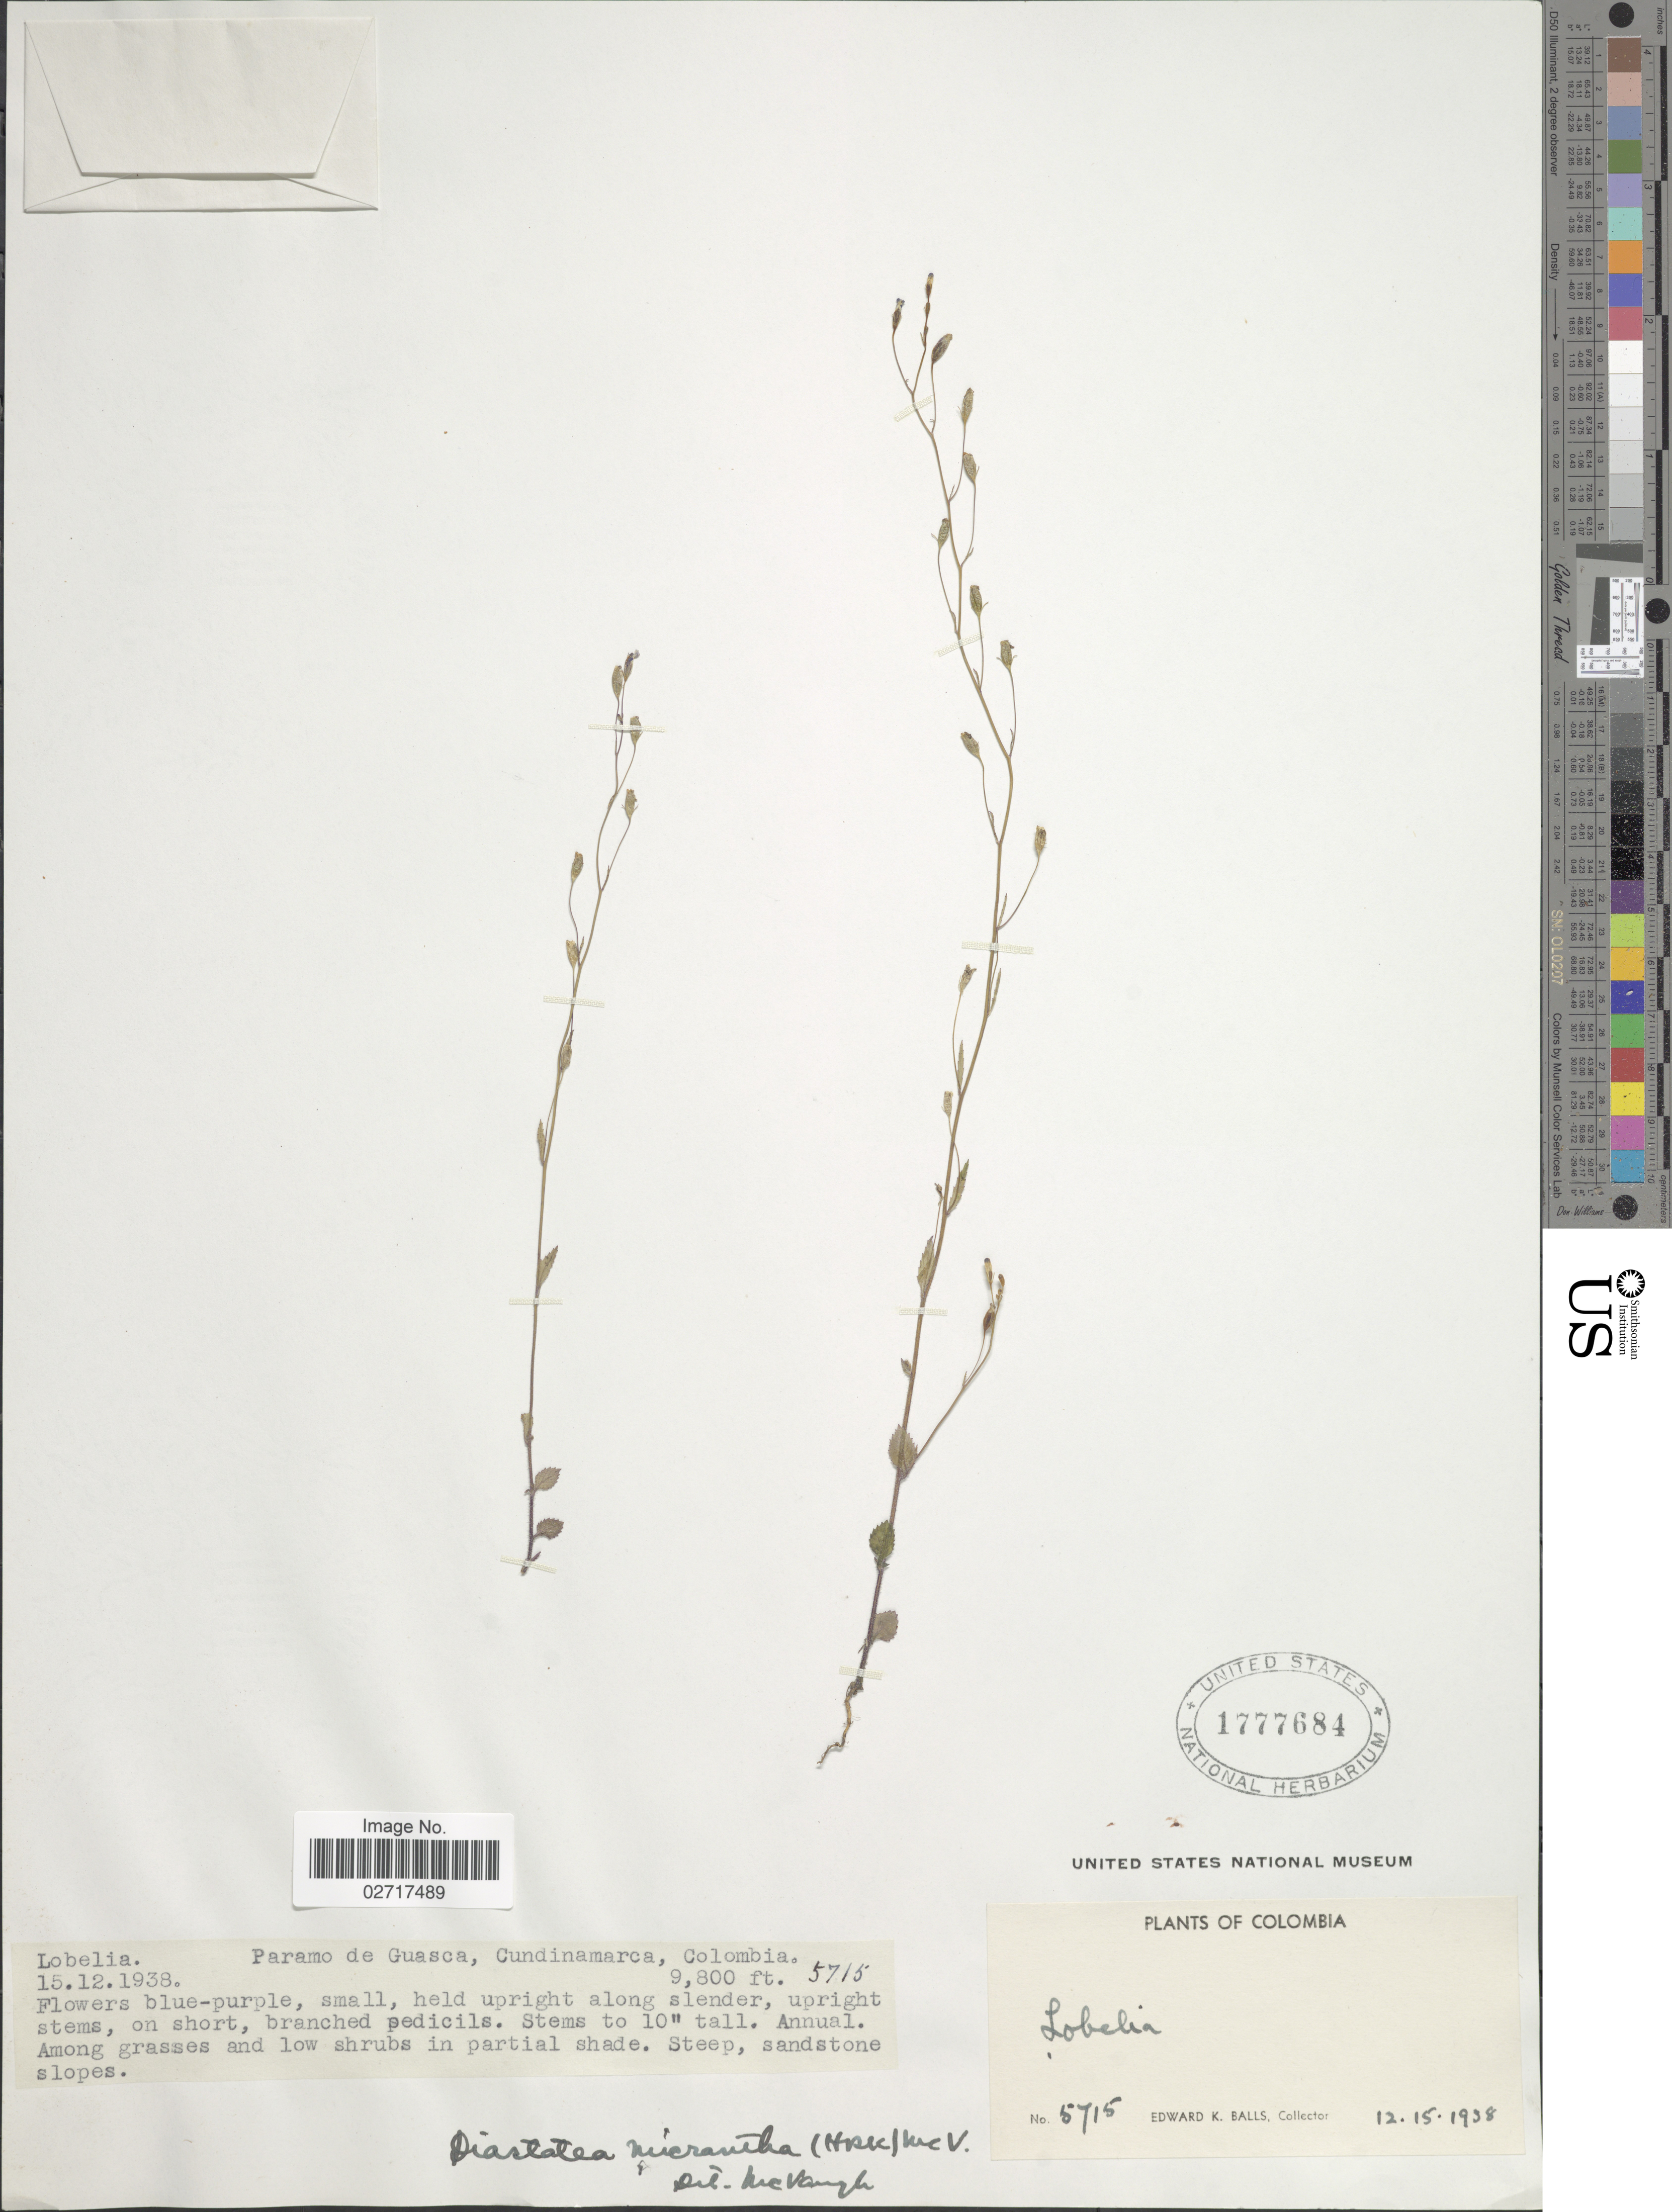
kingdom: Plantae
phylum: Tracheophyta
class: Magnoliopsida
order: Asterales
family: Campanulaceae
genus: Diastatea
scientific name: Diastatea micrantha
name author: (Kunth) McVaugh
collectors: E. K. Balls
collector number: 5715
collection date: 1938-12-15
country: Colombia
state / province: Cundinamarca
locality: Paramo de Guasca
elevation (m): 2987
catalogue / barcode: US 1777684